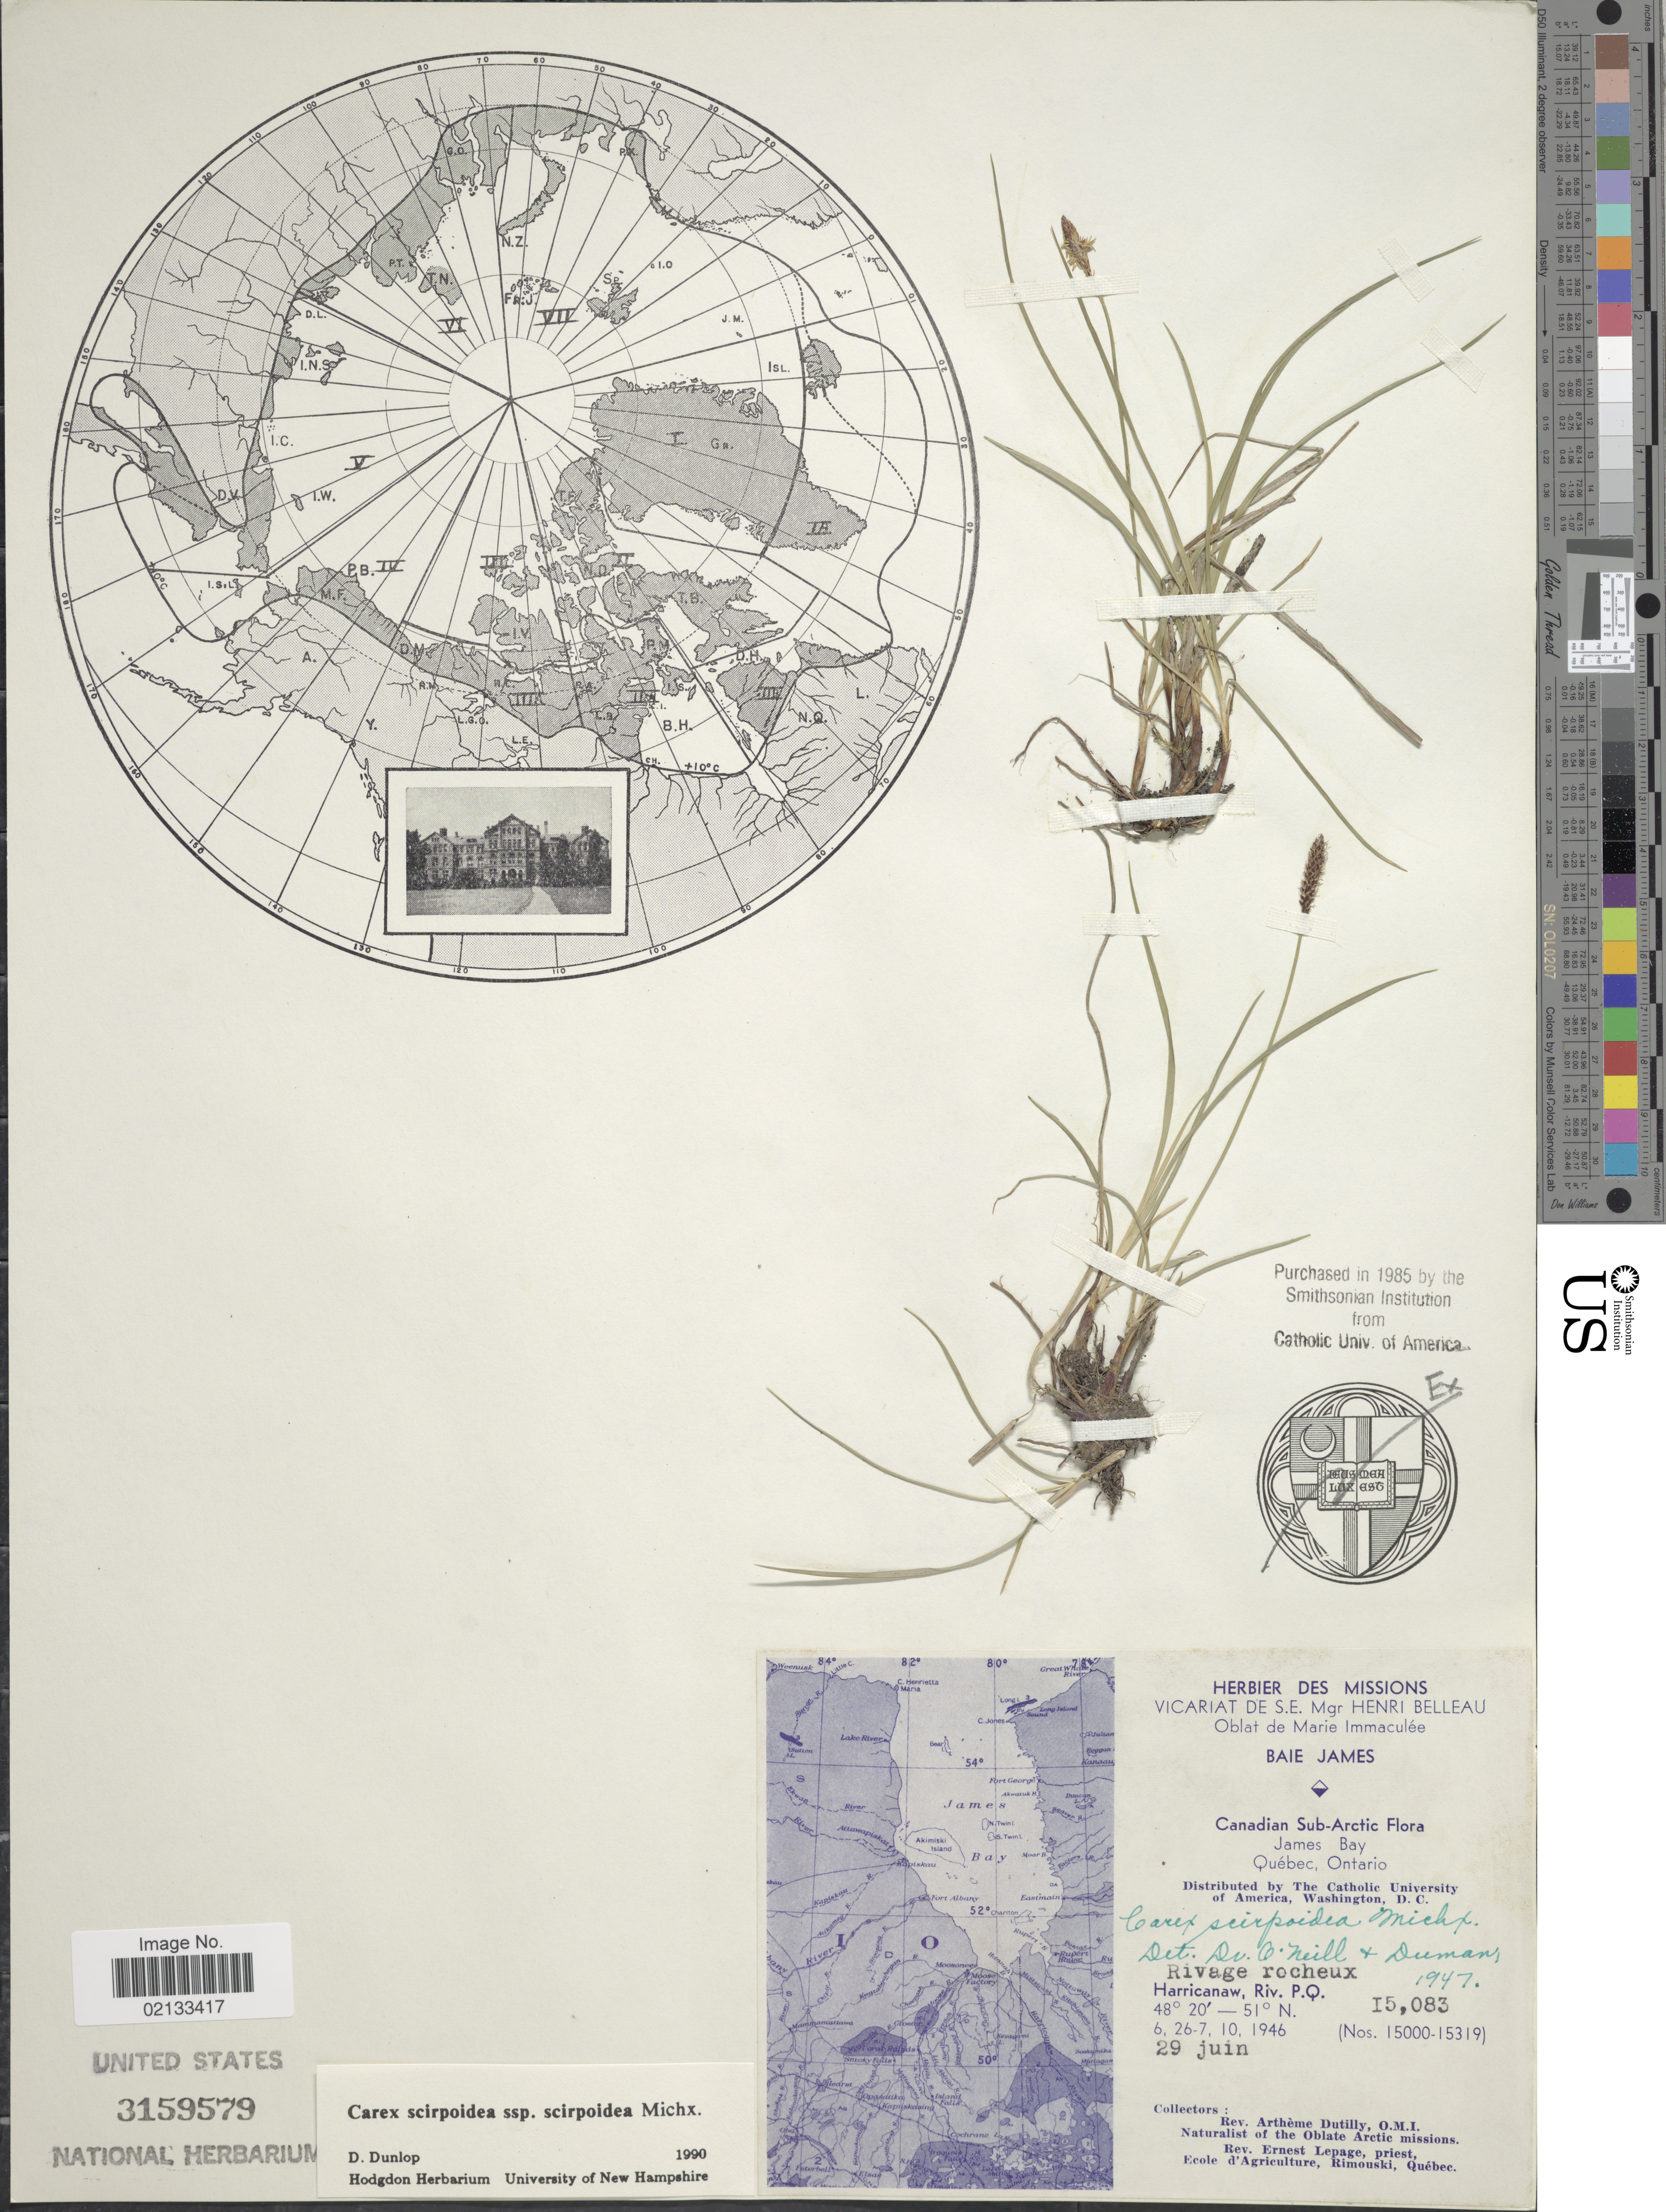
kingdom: Plantae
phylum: Tracheophyta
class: Liliopsida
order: Poales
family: Cyperaceae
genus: Carex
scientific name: Carex scirpoidea subsp. scirpoidea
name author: Michx.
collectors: A. Dutilly & E. Lepage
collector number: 15083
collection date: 1946-06-29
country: Canada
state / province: Quebec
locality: Canadian Sub-Arctic, James Bay, Rivage rocheaux, Harricanaw, Riv. P.Q.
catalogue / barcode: US 3159579